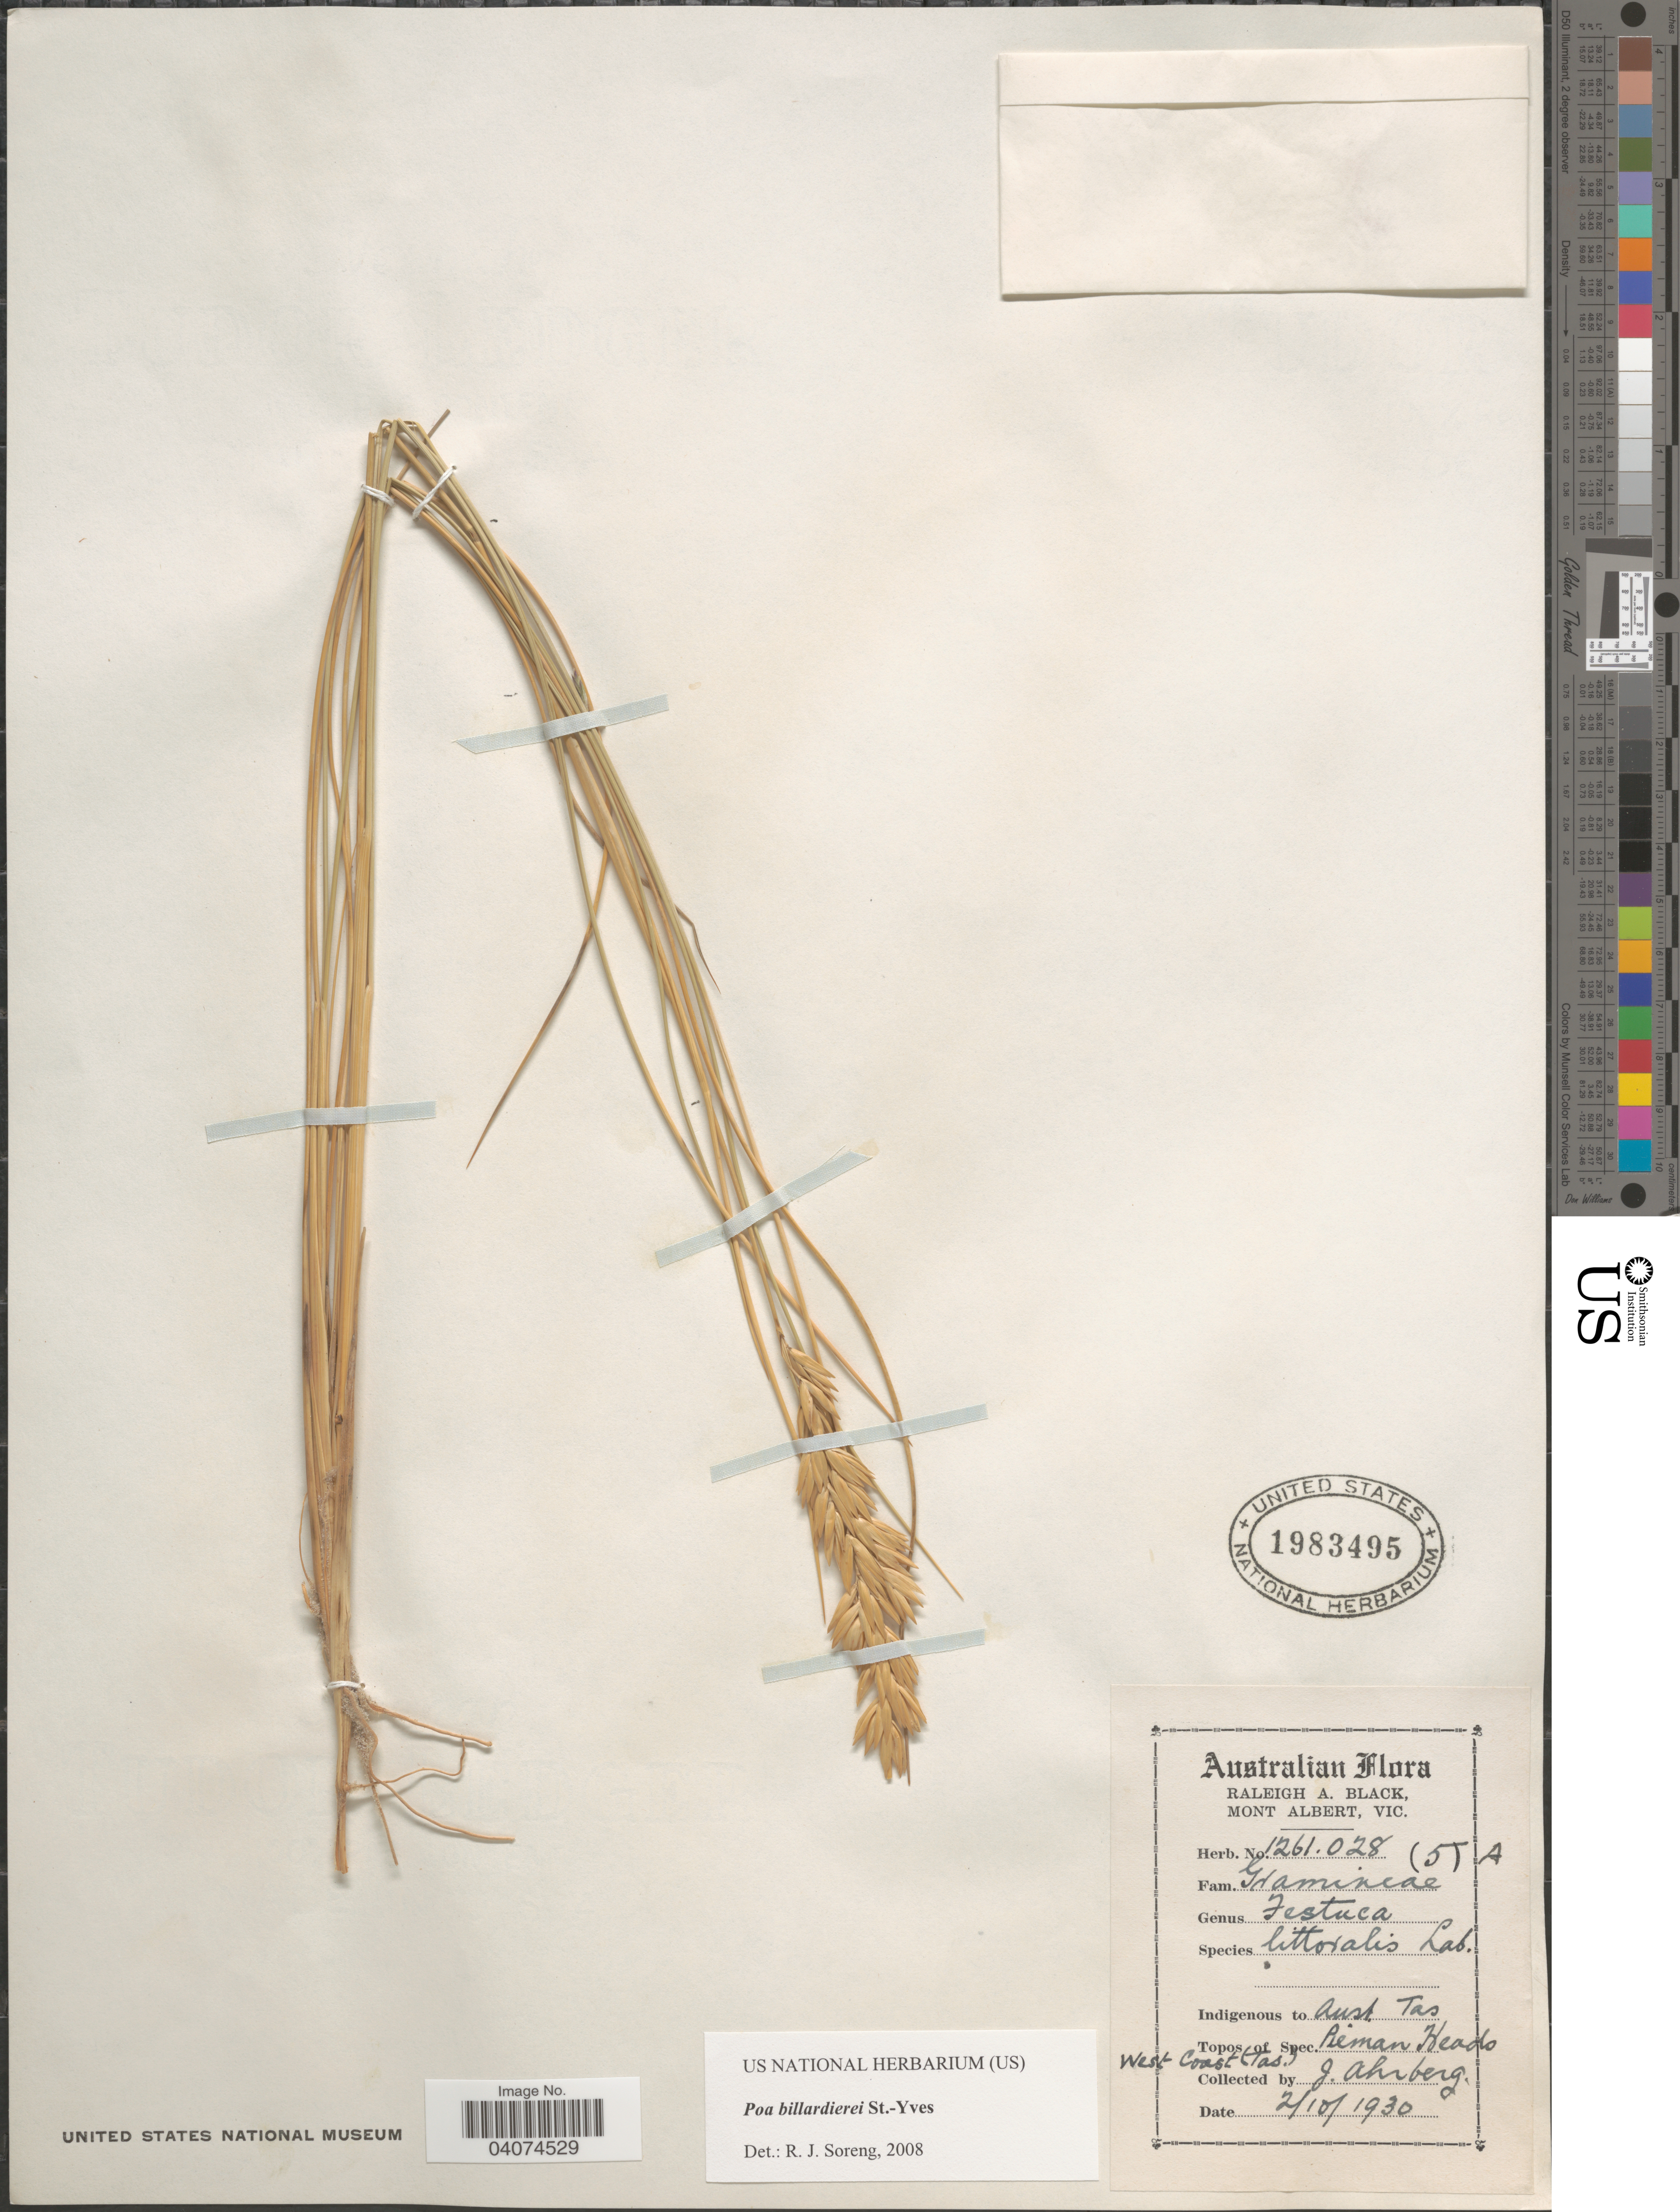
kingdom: Plantae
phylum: Tracheophyta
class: Liliopsida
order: Poales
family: Poaceae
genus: Poa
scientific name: Poa billardierei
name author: (Spreng.) St.-Yves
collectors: J. Ahrberg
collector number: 1261.028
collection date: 1930-10-02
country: Australia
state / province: Tasmania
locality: Pieman Heads. West Coast.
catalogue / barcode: US 1983495